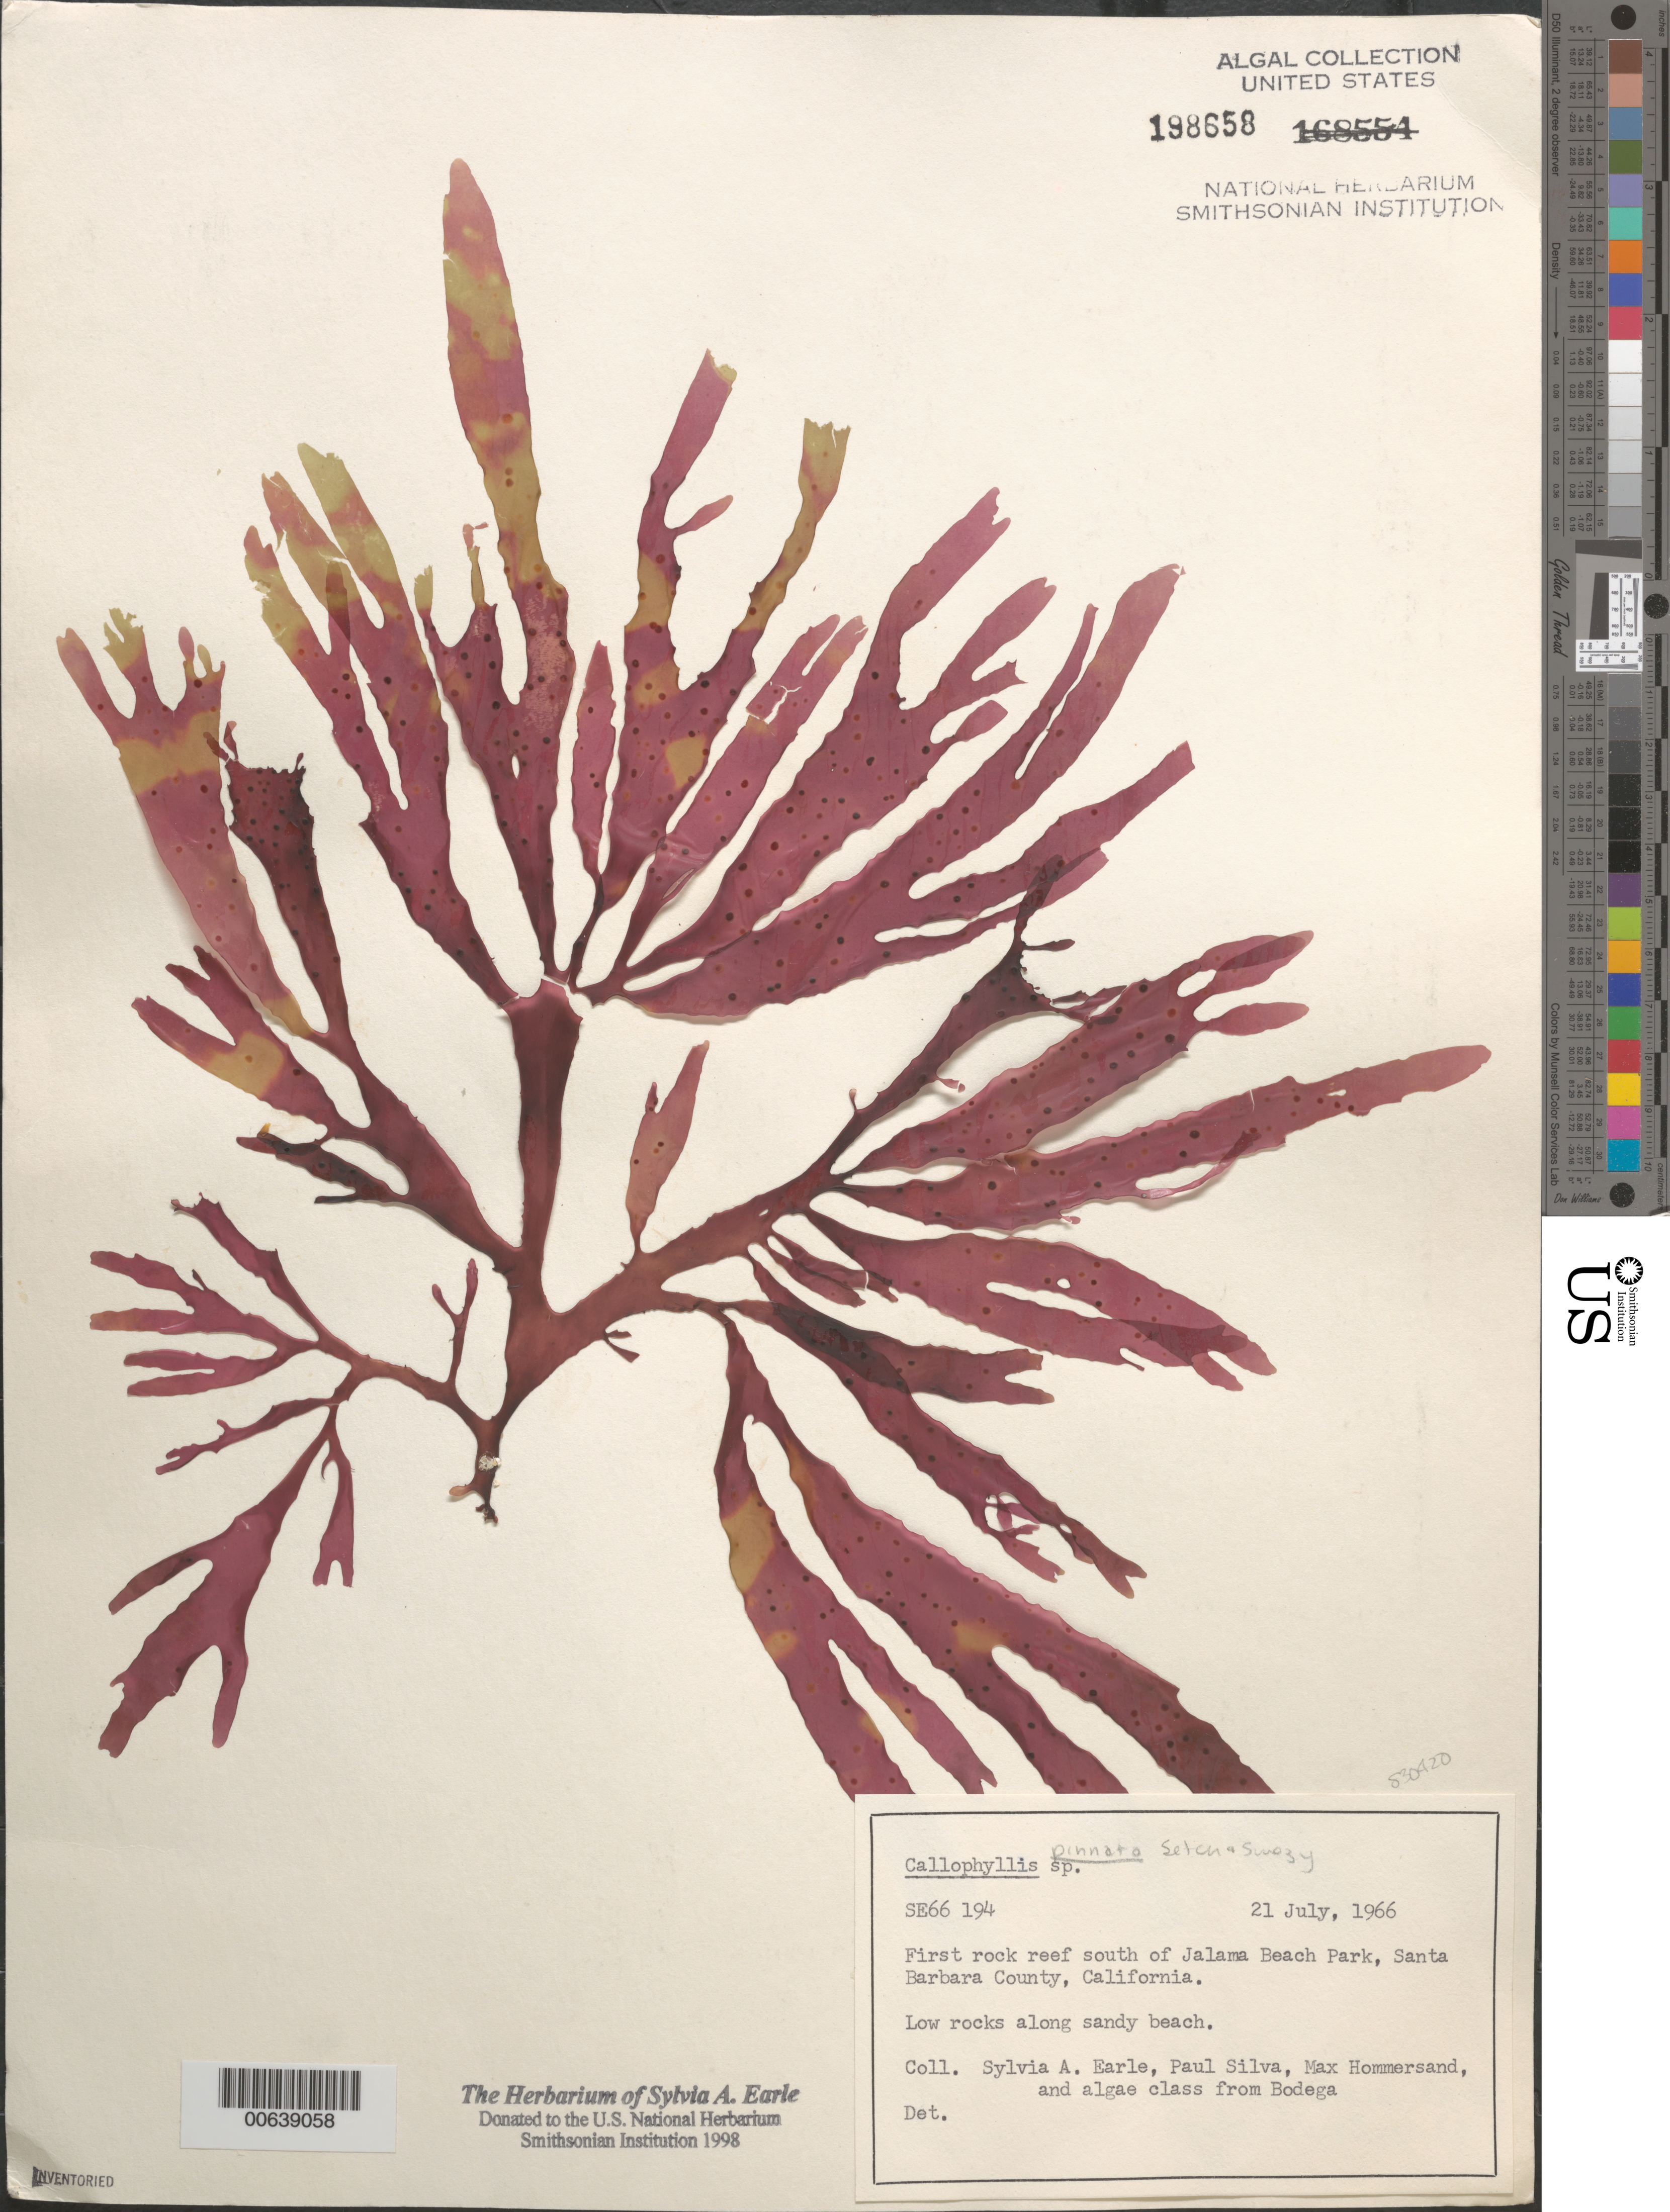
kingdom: Plantae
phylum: Rhodophyta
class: Florideophyceae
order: Gigartinales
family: Kallymeniaceae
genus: Callophyllis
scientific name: Callophyllis pinnata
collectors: S. A. Earle, P. C. Silva, M. H. Hommersand & Bodega Algae Class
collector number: Se 66194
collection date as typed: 21 Jul 1966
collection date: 1966-07-21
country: United States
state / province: California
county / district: Santa Barbara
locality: Reef south of Jalama Beach Park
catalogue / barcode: US 198658